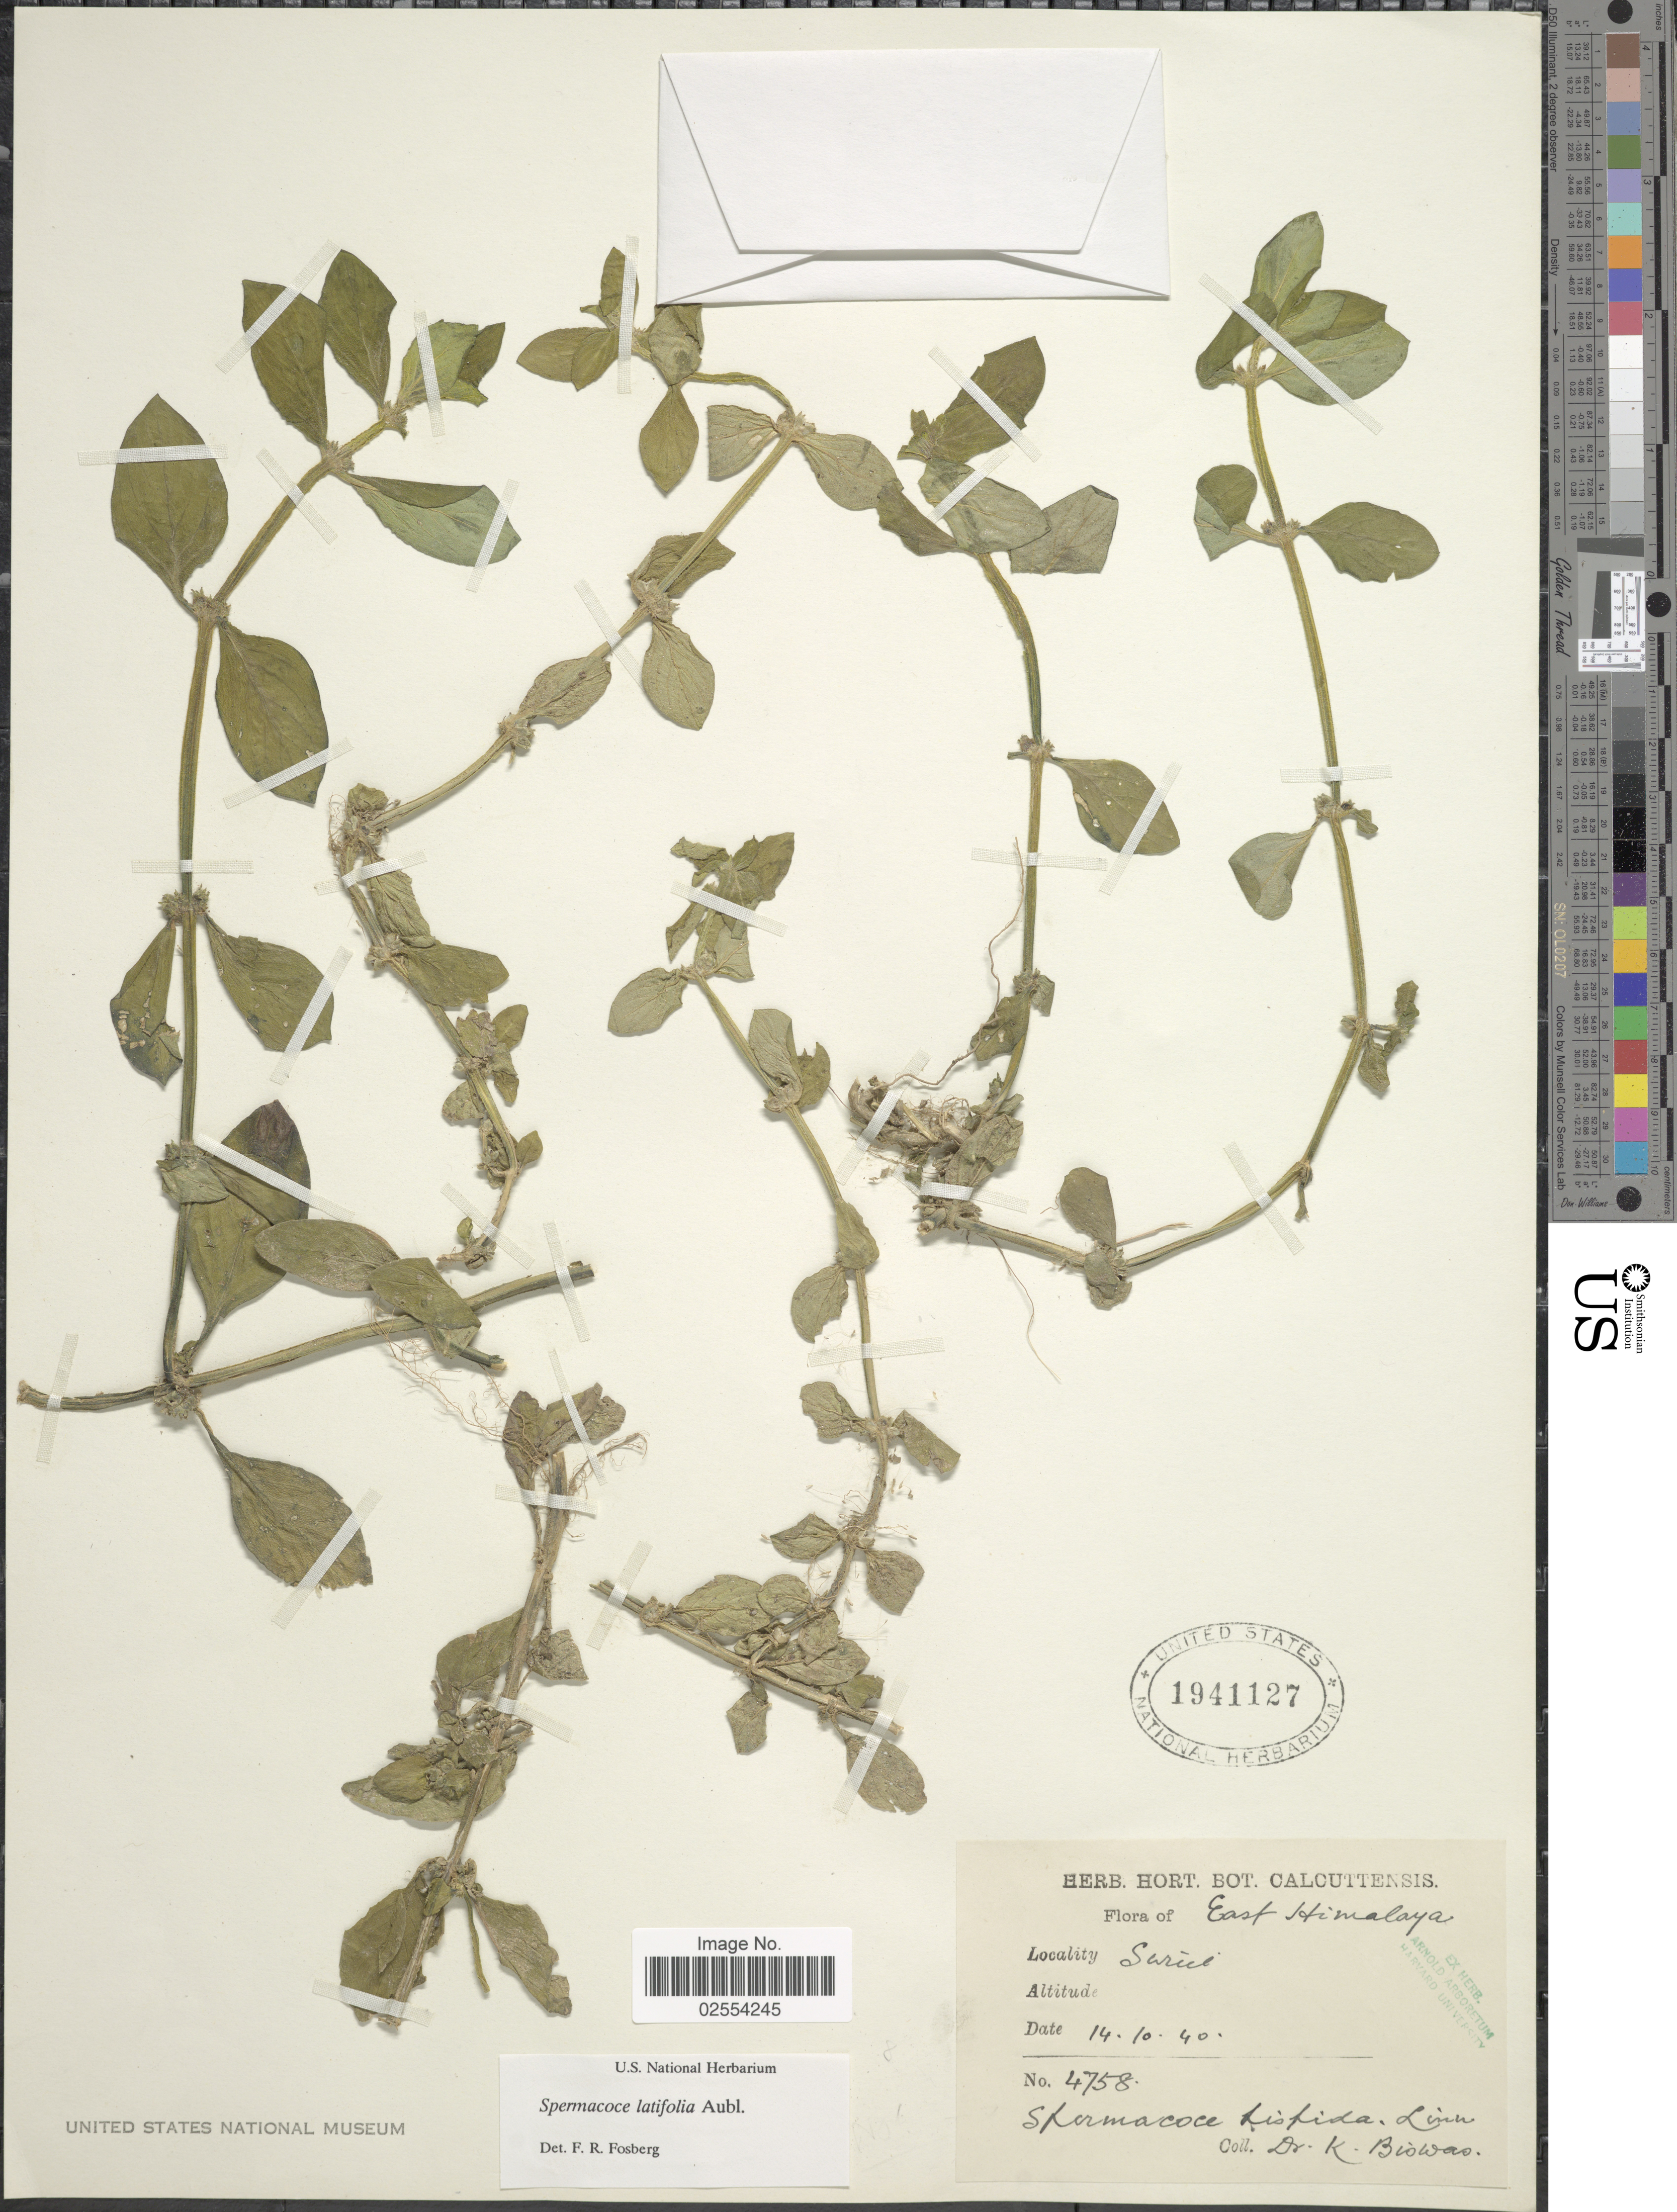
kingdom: Plantae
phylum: Tracheophyta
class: Magnoliopsida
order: Gentianales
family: Rubiaceae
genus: Spermacoce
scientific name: Spermacoce latifolia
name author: Aubl.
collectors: K. Biswas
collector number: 4758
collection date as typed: Transcribed d/m/y: 14/10/40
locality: East Himalaya, Surice [interpreted]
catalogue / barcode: US 1941127